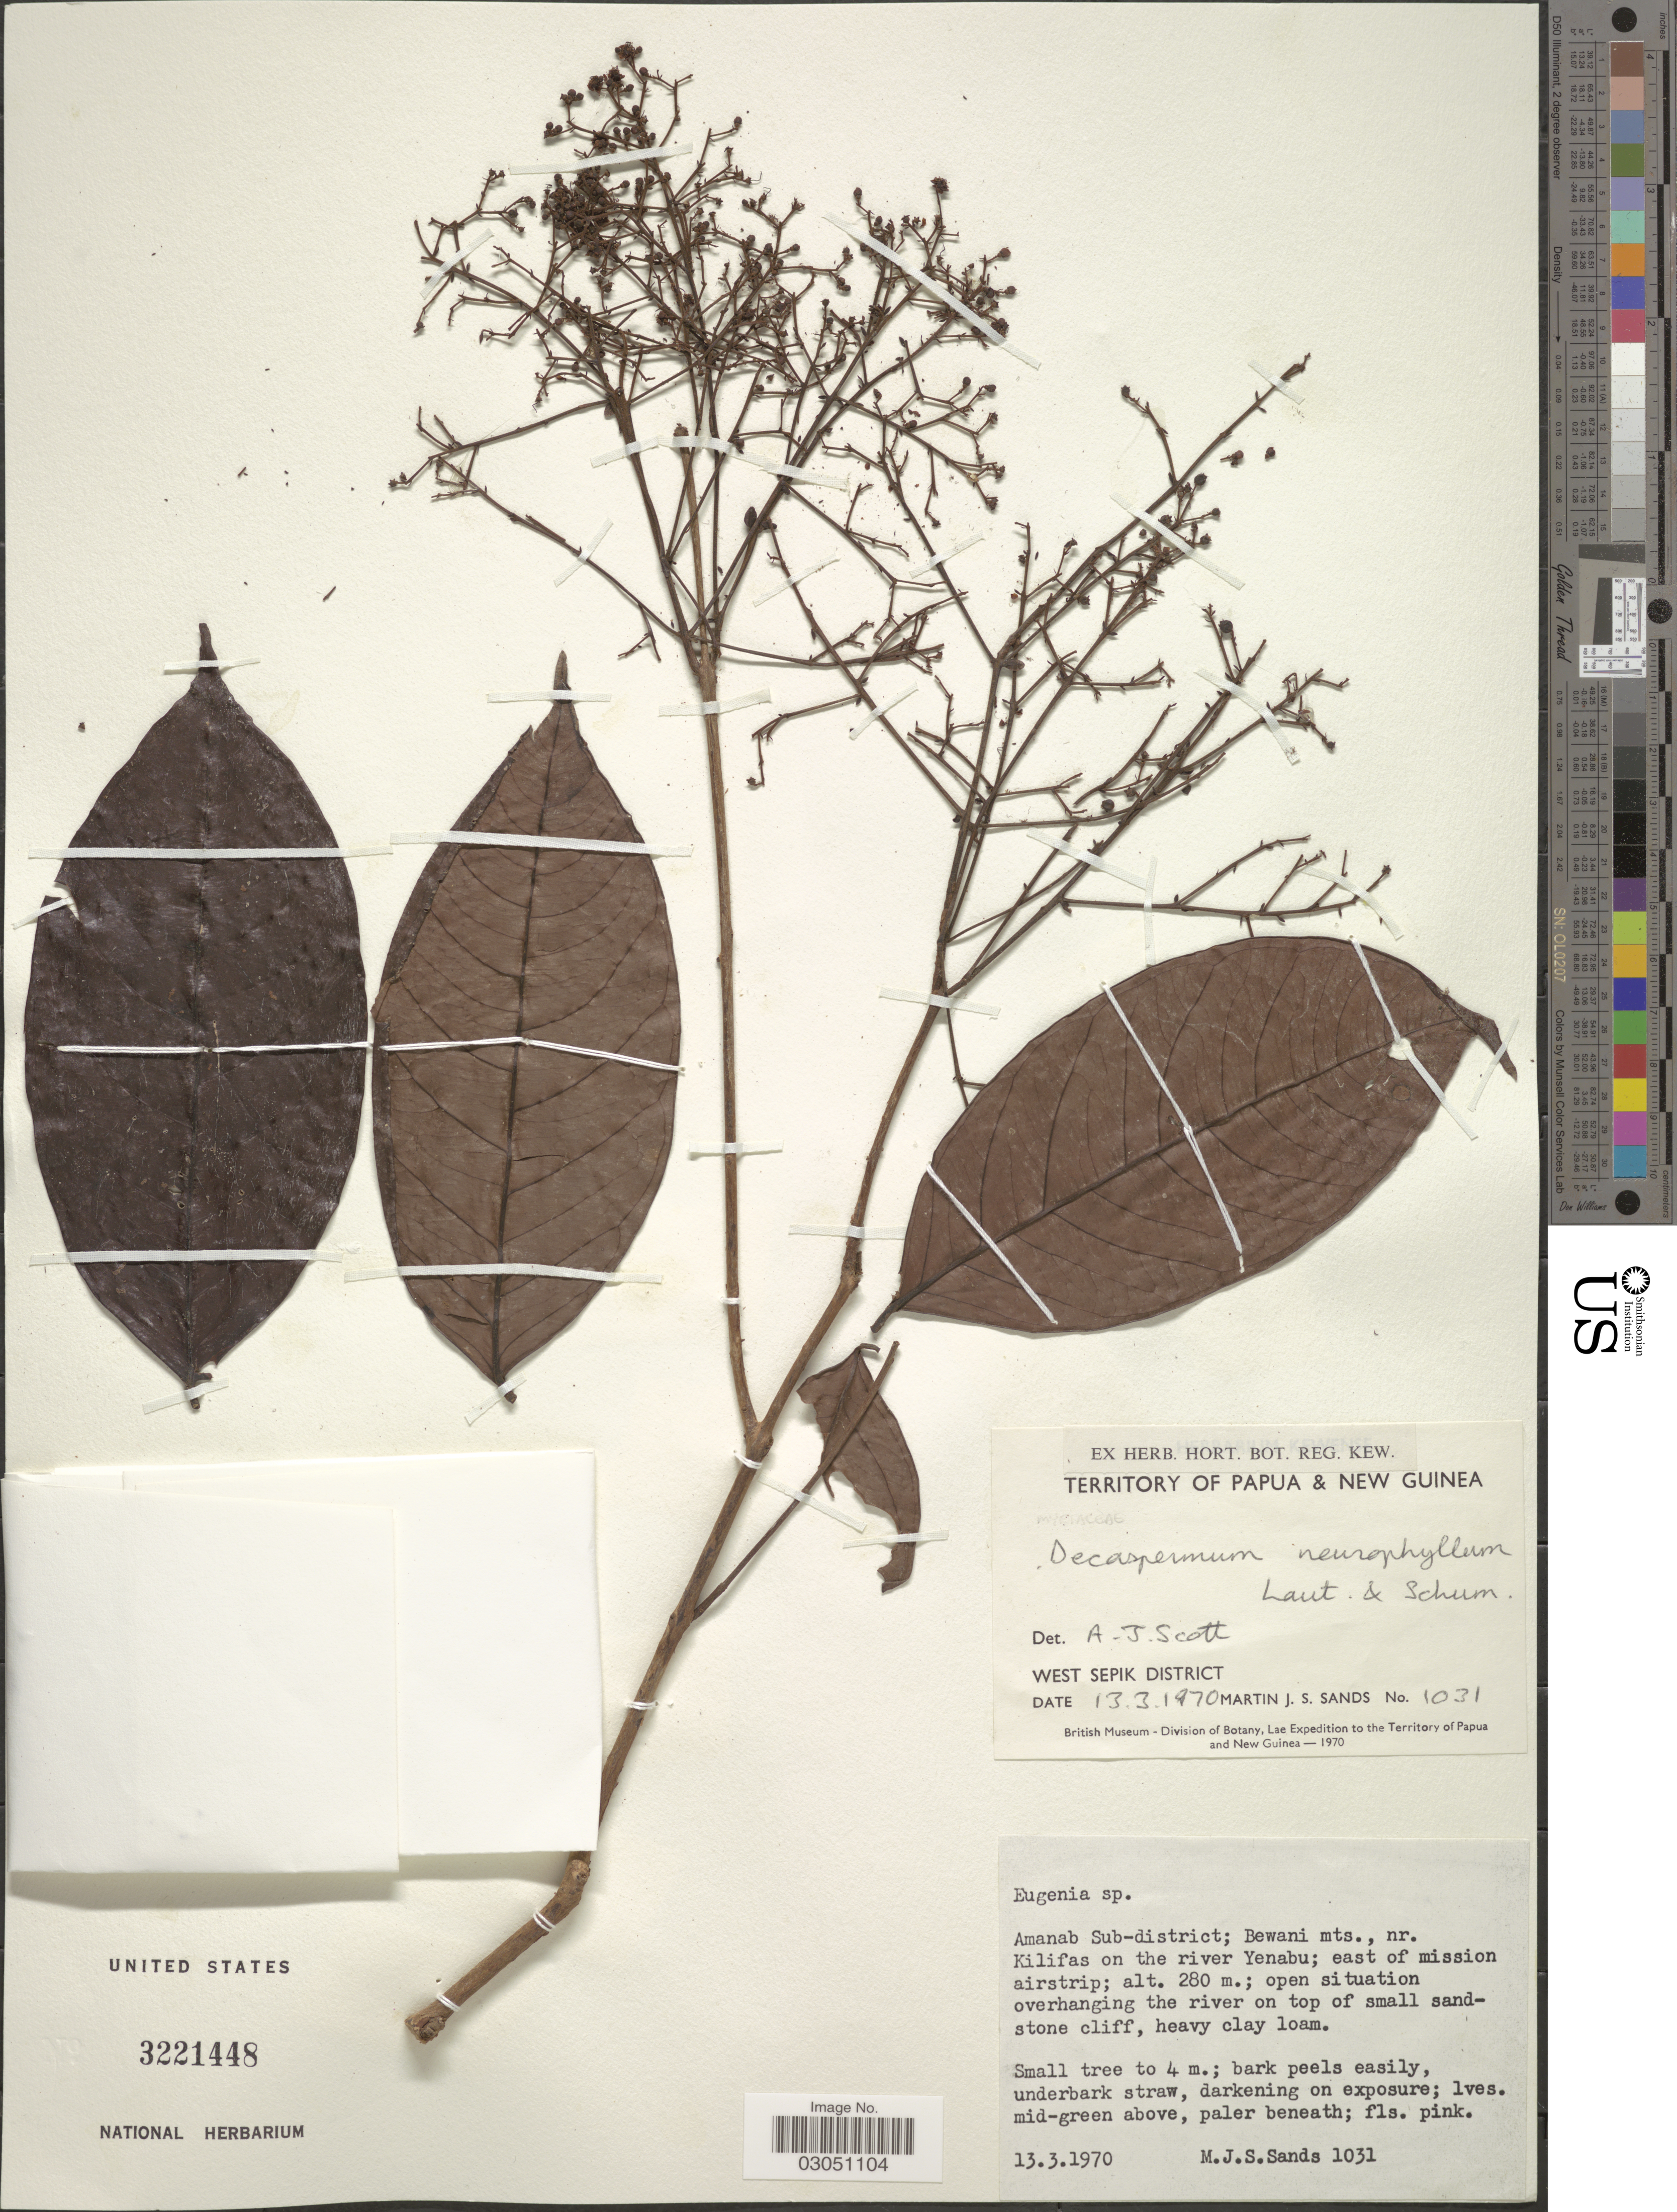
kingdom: Plantae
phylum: Tracheophyta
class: Magnoliopsida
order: Myrtales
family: Myrtaceae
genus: Decaspermum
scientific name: Decaspermum neurophyllum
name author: K. Schum. & Lauterb.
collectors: M. Sands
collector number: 1031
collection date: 1970-03-13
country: Papua New Guinea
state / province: Sandaun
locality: Territory of Papua & New Guinea. West Sepik District. Amanab Sub-district; Bewani mts., nr. Kilifas on the river Yenabu; east of mission airstrip.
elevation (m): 280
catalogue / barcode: US 3221448